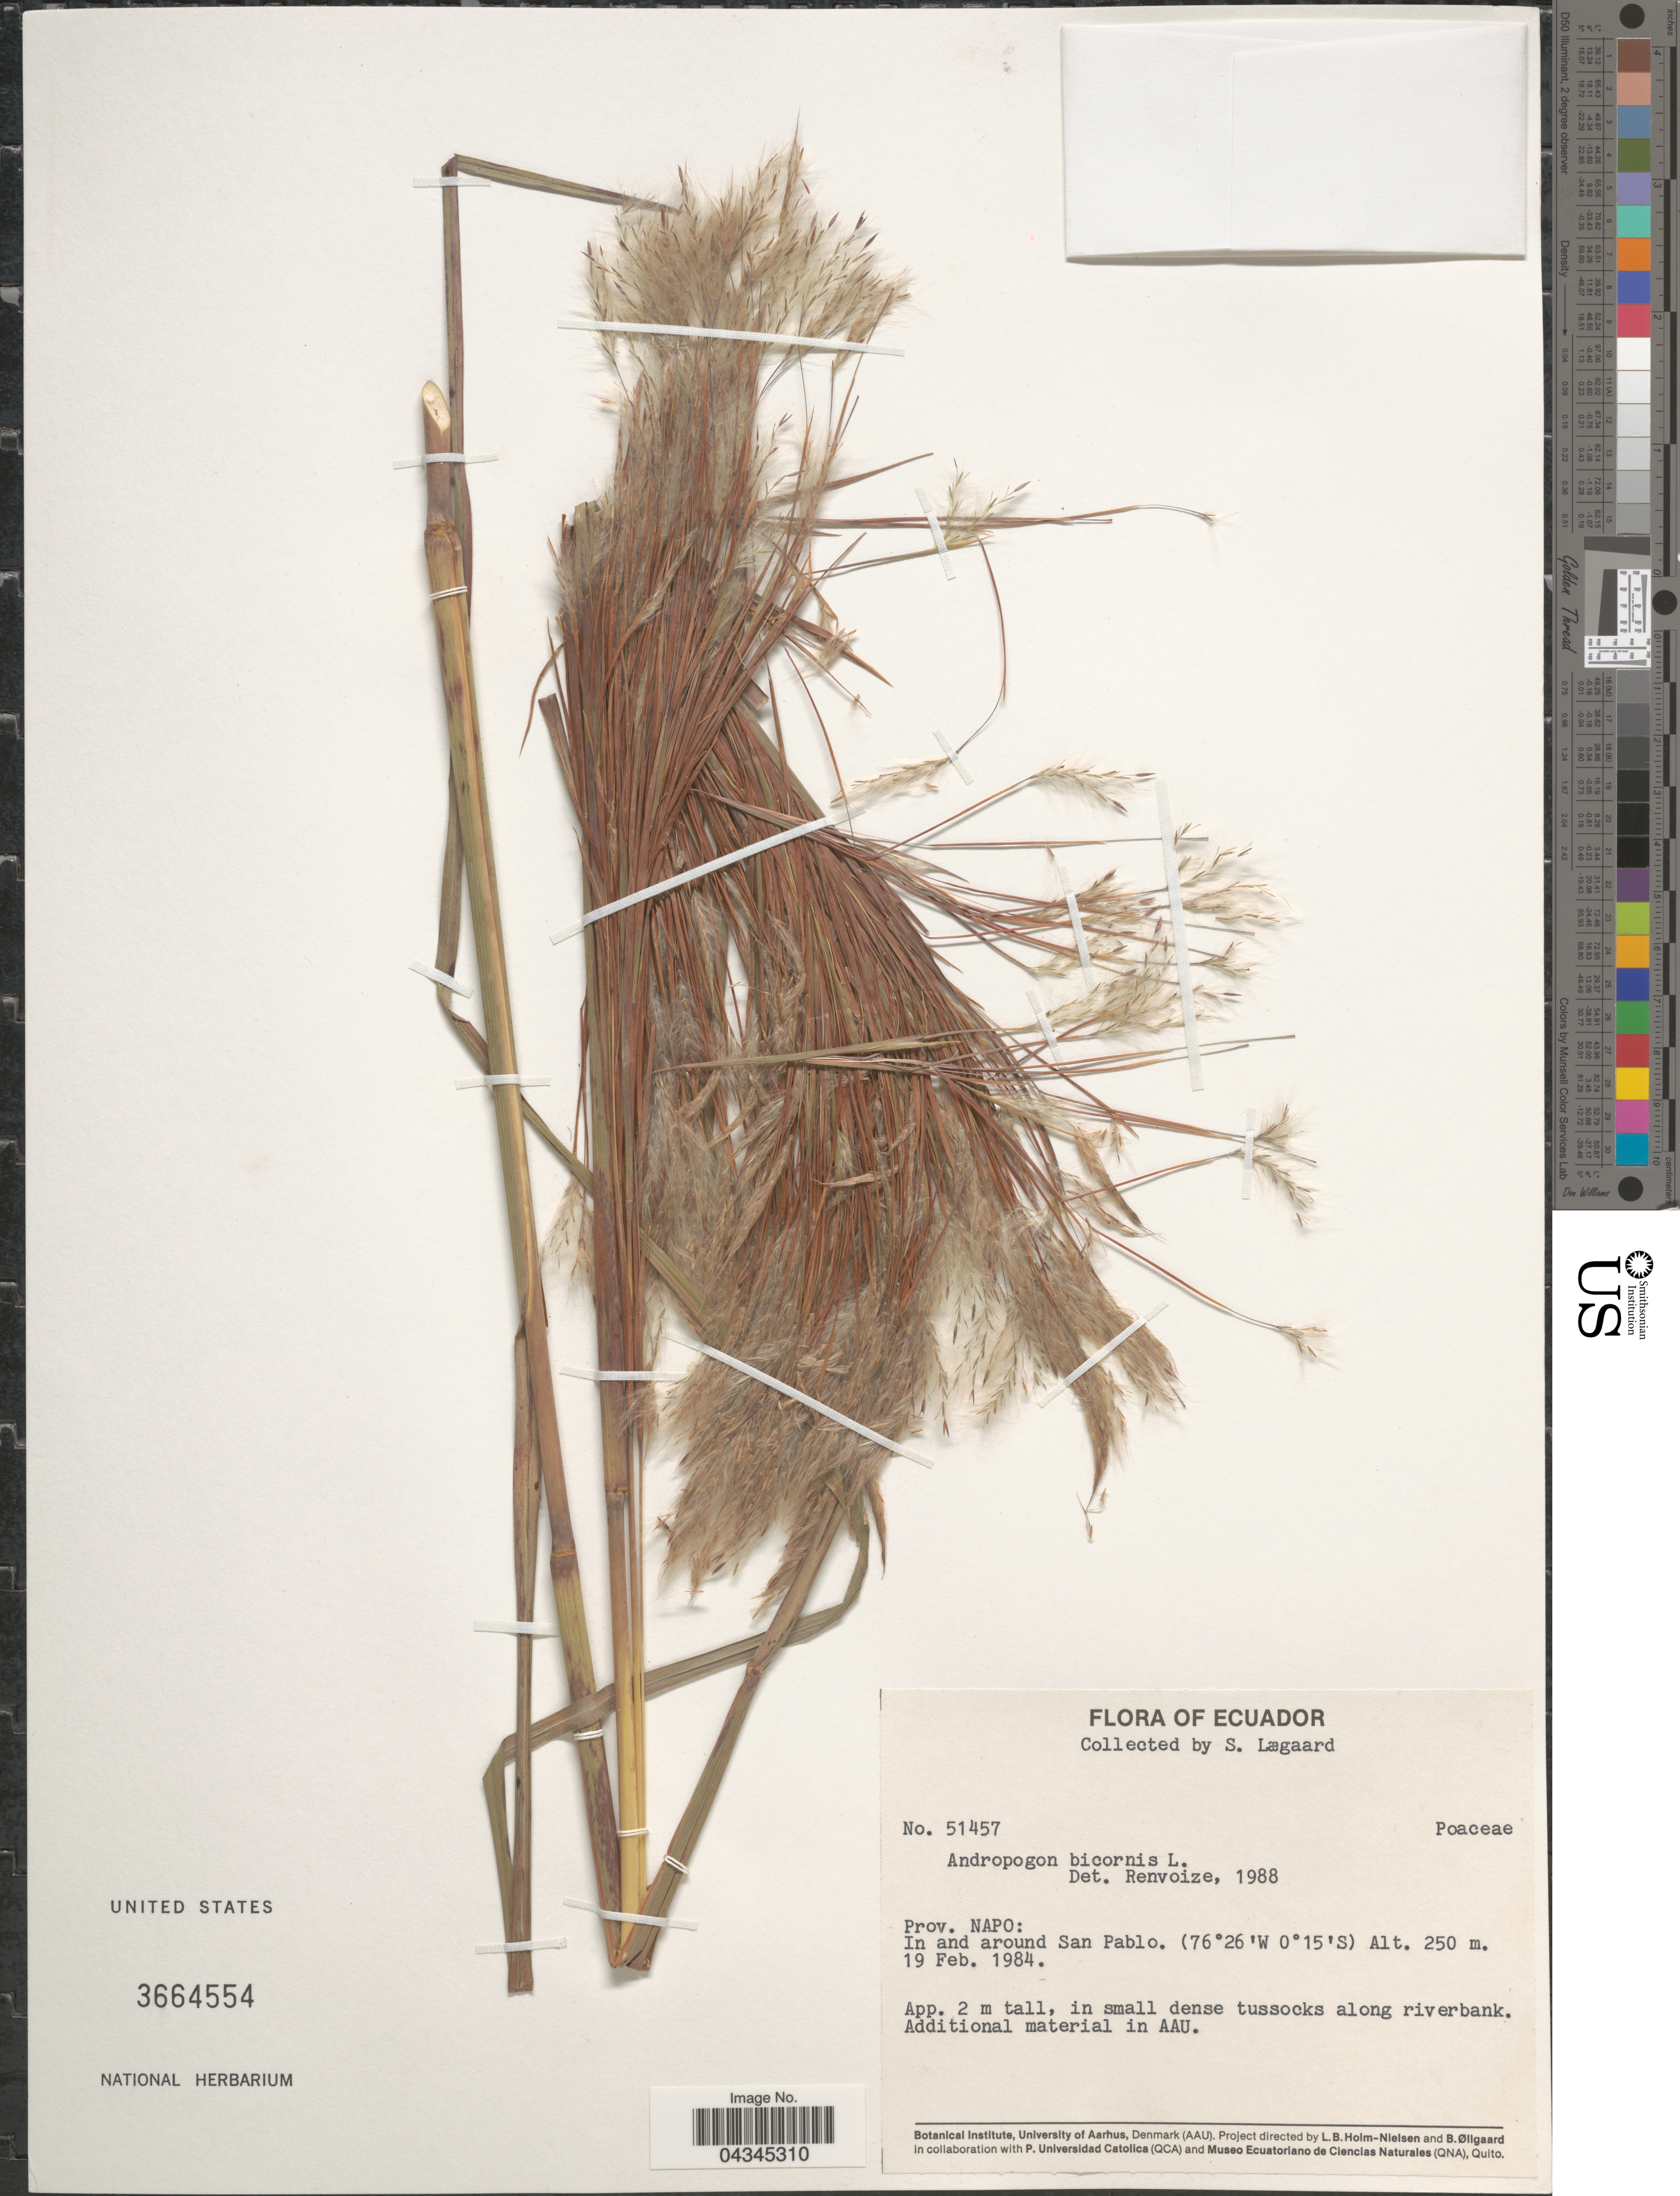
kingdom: Plantae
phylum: Tracheophyta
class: Liliopsida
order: Poales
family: Poaceae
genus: Andropogon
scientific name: Andropogon bicornis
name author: L.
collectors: S. Lægaard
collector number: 51457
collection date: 1984-02-19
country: Ecuador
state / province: Napo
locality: In and around San Pablo.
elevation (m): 250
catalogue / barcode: US 3664554